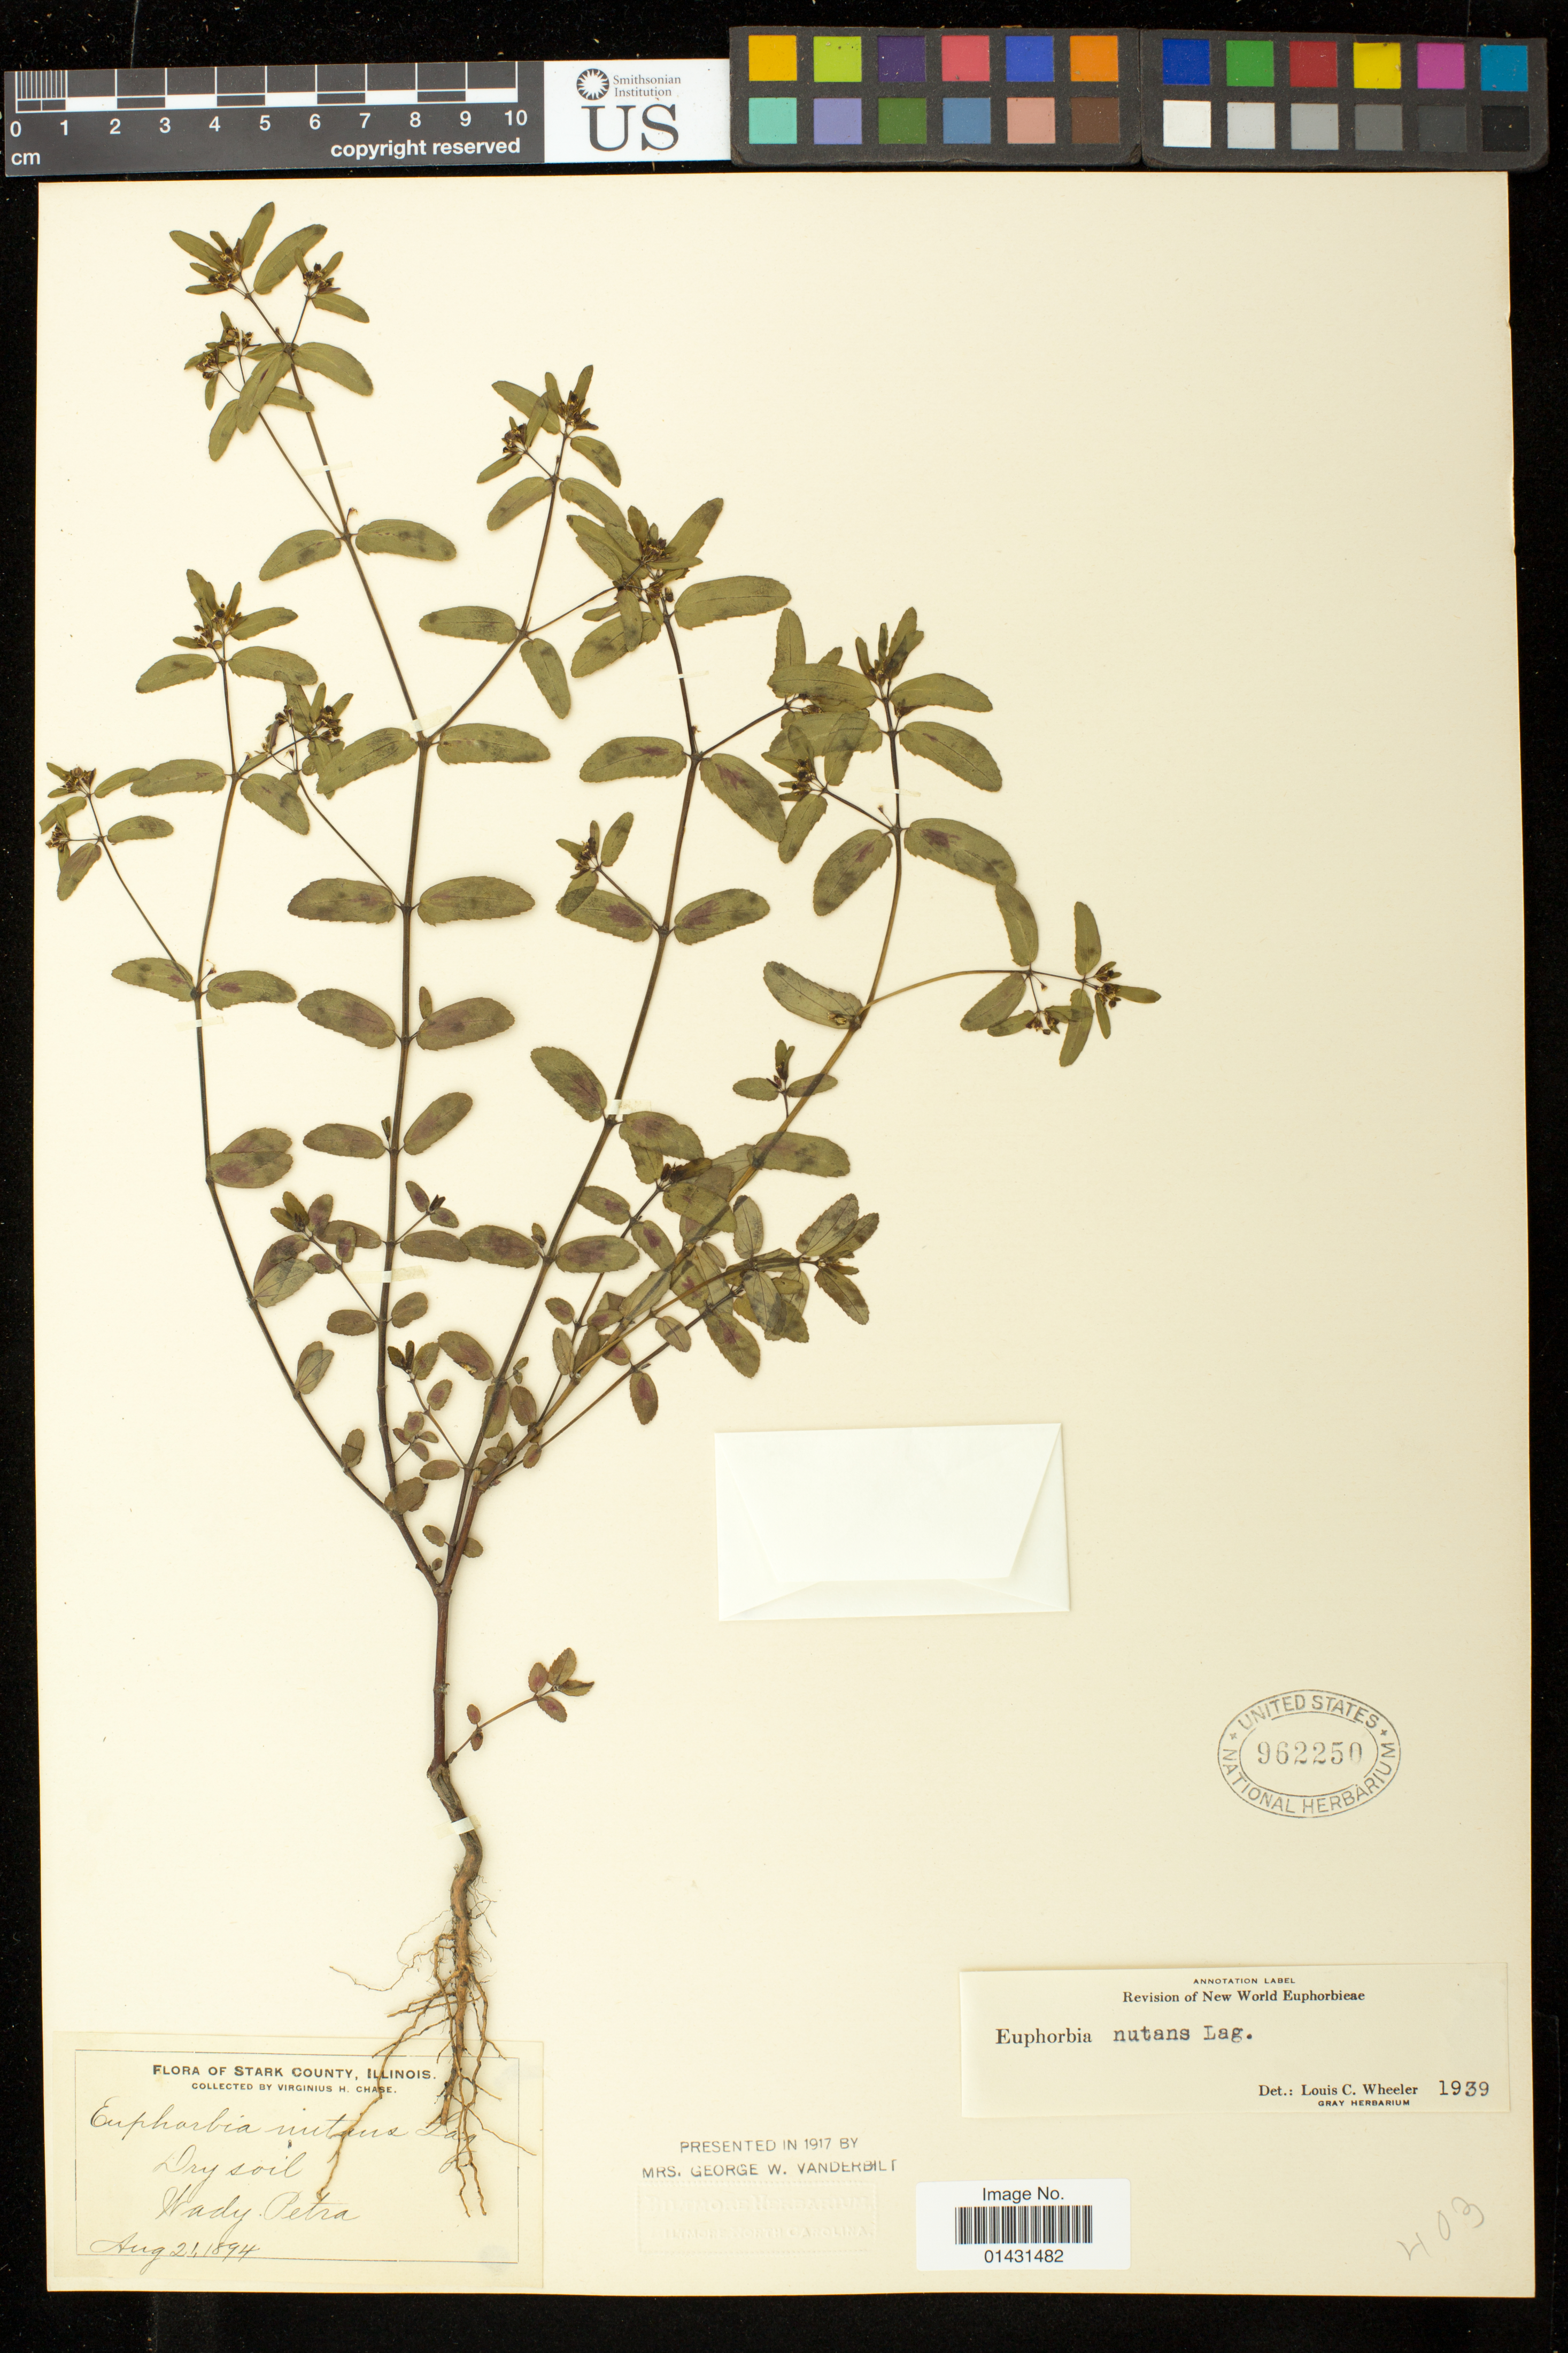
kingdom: Plantae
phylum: Tracheophyta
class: Magnoliopsida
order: Malpighiales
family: Euphorbiaceae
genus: Euphorbia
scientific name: Euphorbia maculata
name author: L.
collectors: V. H. Chase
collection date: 1894-08-21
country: United States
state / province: Illinois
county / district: Stark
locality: Wady Petra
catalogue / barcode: US 962250